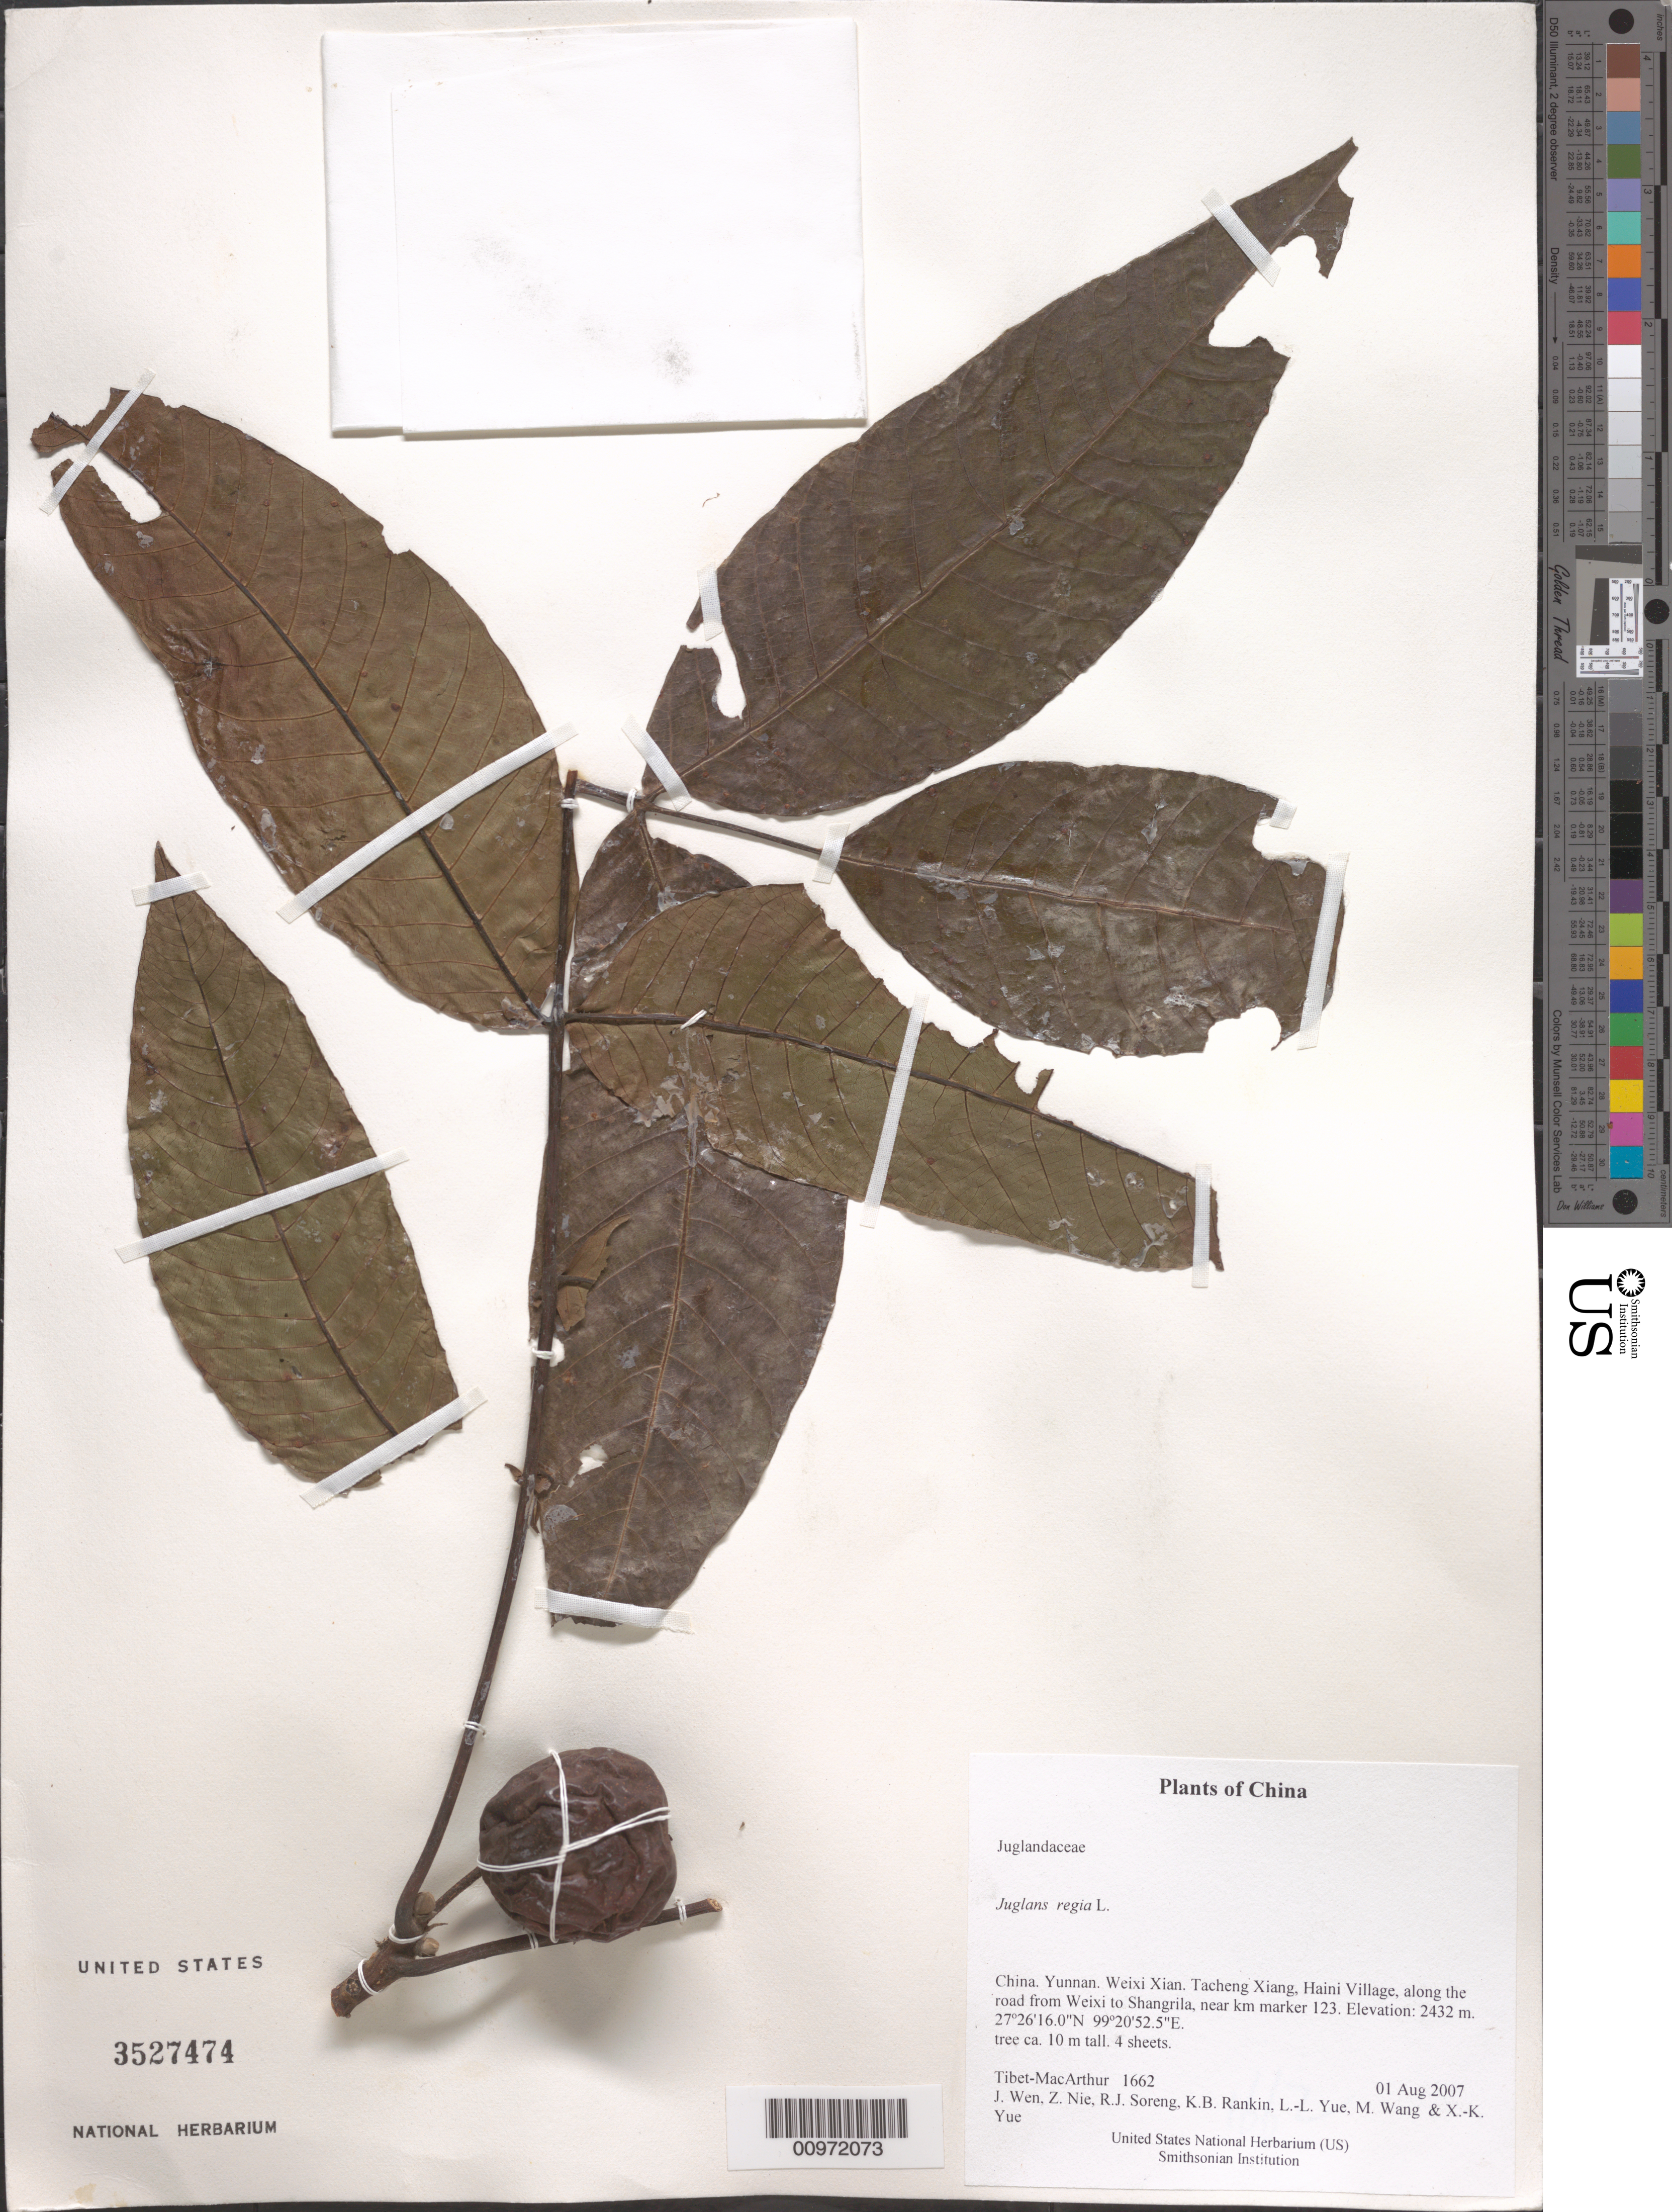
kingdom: Plantae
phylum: Tracheophyta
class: Magnoliopsida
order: Fagales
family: Juglandaceae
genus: Juglans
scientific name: Juglans regia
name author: L.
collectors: Tibet-MacArthur, J. Wen, Z. Nie, R. J. Soreng, K. Rankin, L. Yue, M. Wang & X. Yue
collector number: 1662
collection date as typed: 01 Aug 2007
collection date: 2007-08-01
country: China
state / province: Yunnan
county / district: Weixi Xian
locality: Tacheng Xiang, Haini Village, along the road from Weixi to Shangrila, near km marker 123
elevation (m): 2432